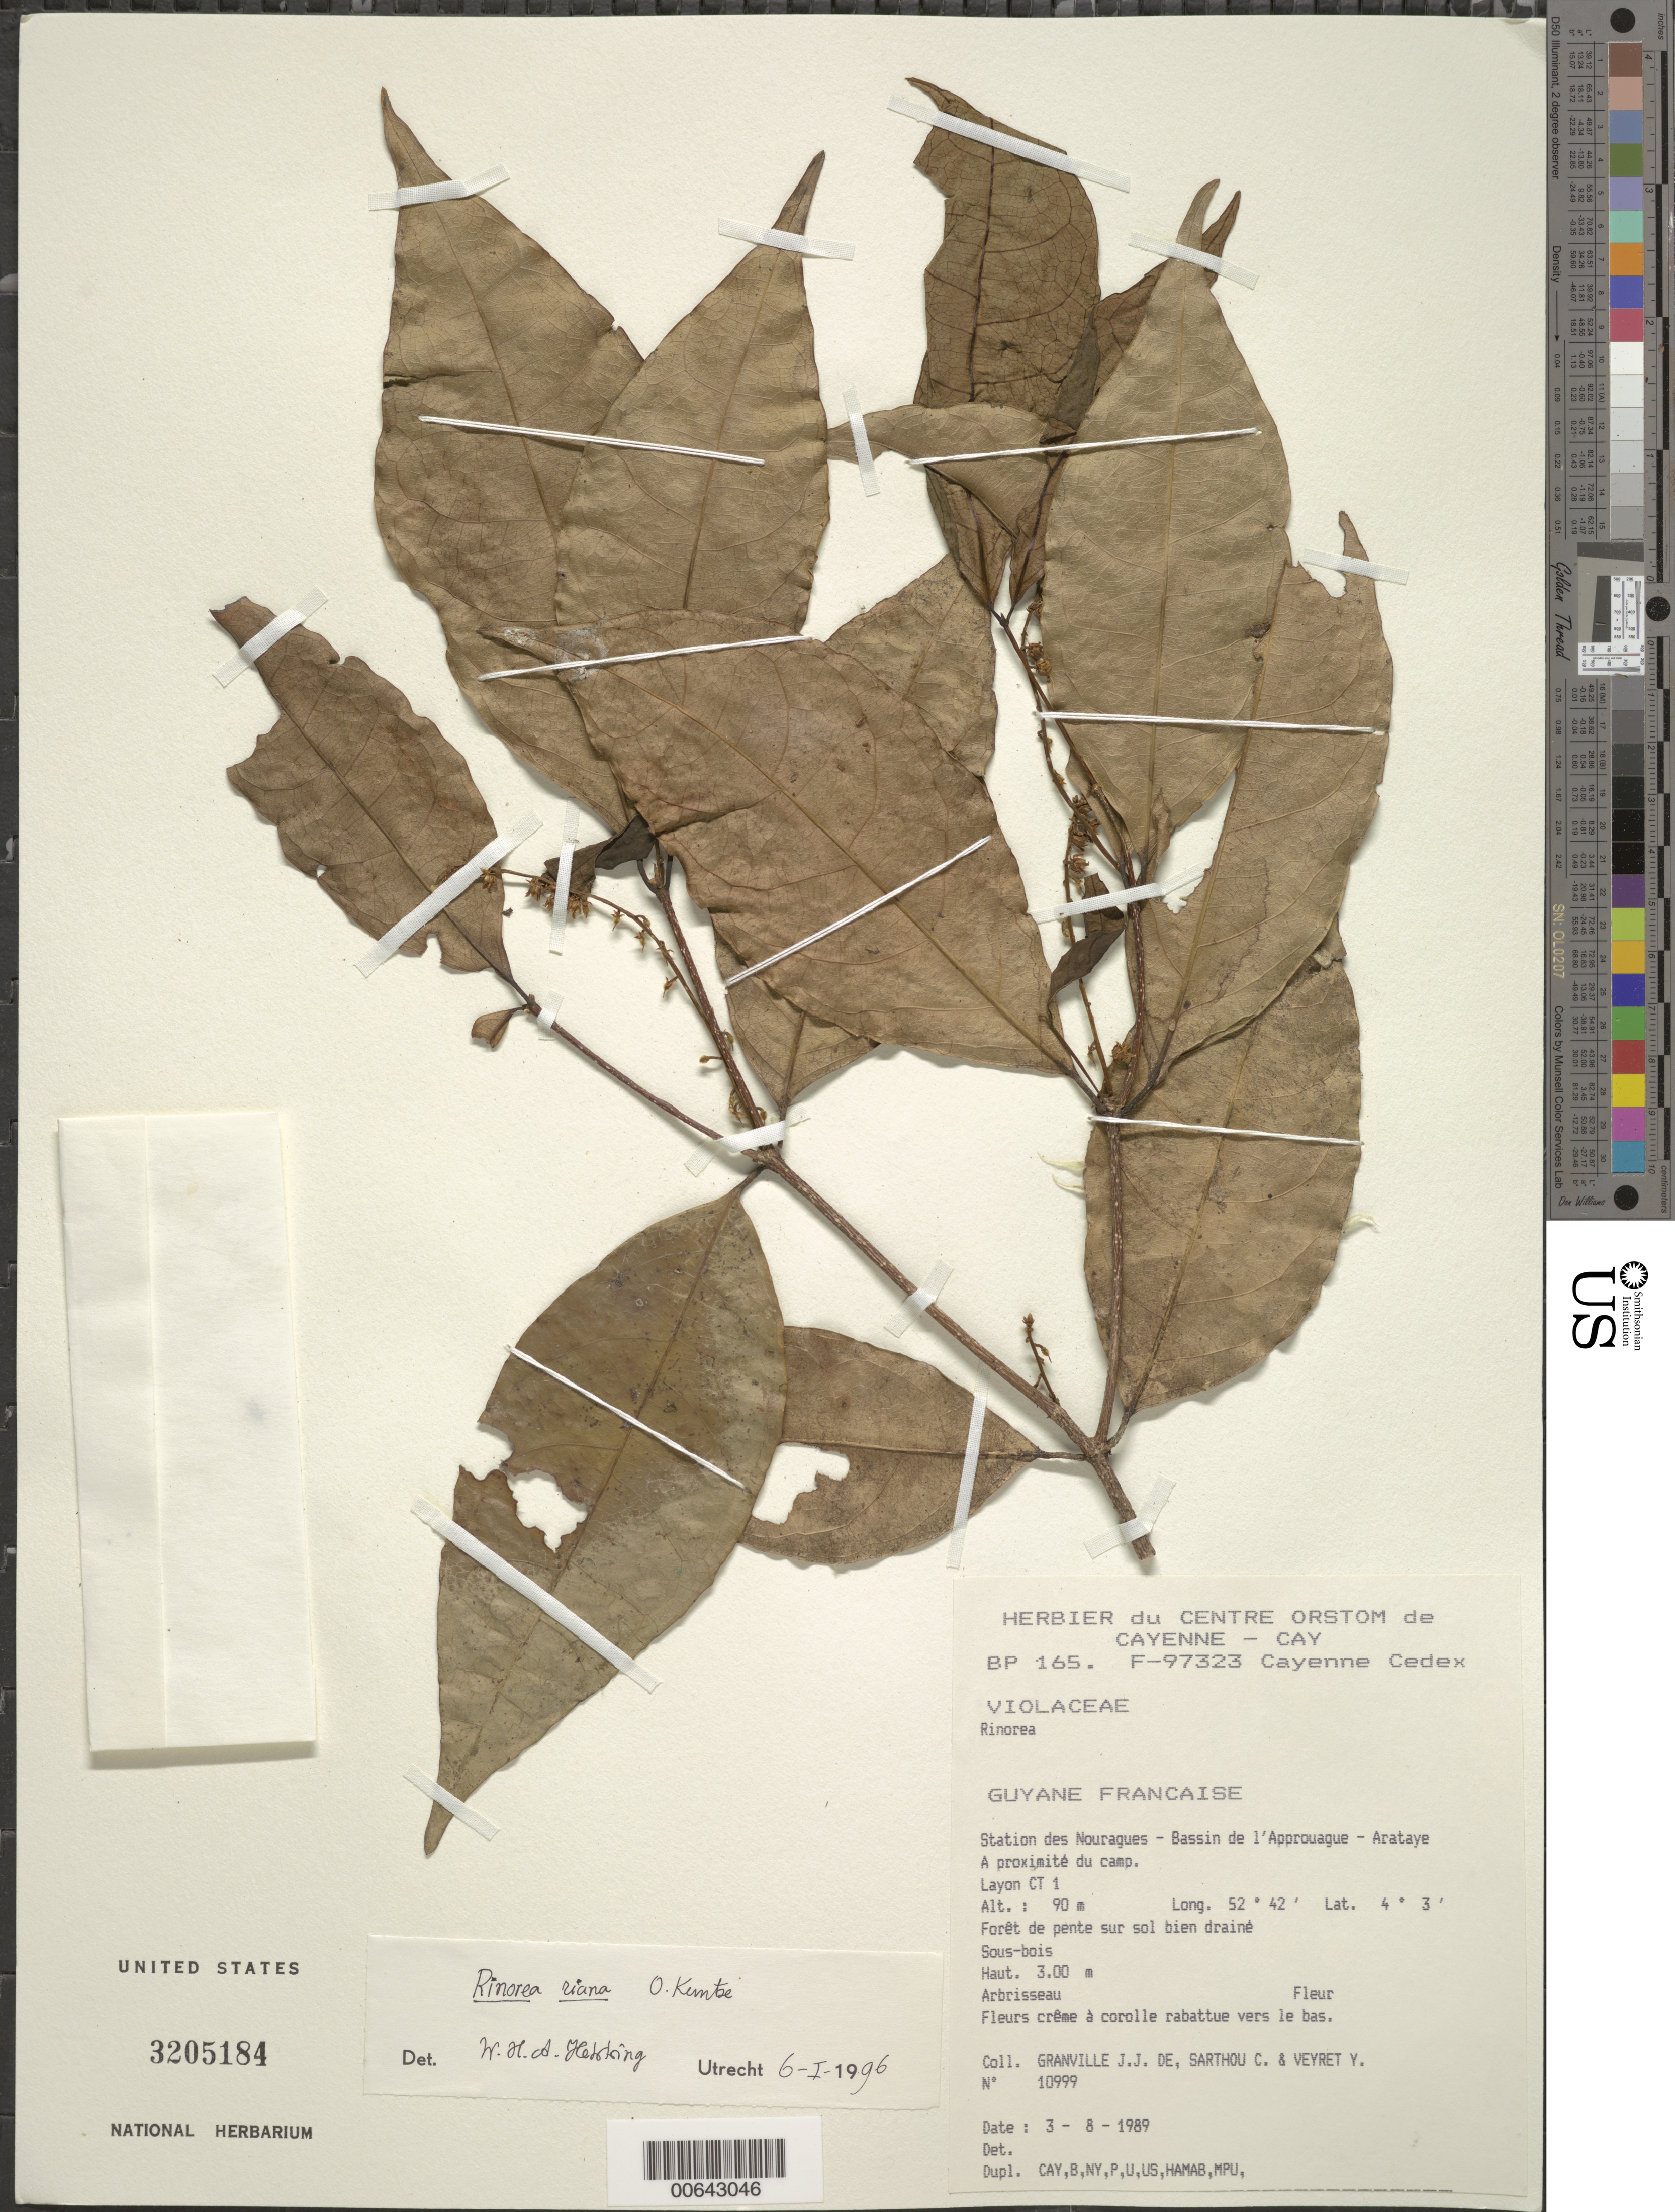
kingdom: Plantae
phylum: Tracheophyta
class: Magnoliopsida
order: Malpighiales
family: Violaceae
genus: Rinorea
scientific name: Rinorea riana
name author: Kuntze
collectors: J.-J. de Granville, C. Sarthou & Y. Veyret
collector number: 10999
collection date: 1989-08-03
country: French Guiana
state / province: Cayenne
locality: Station des Nouragues - Bassin de l'Approuague - Arataye.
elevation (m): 90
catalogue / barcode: US 3205184